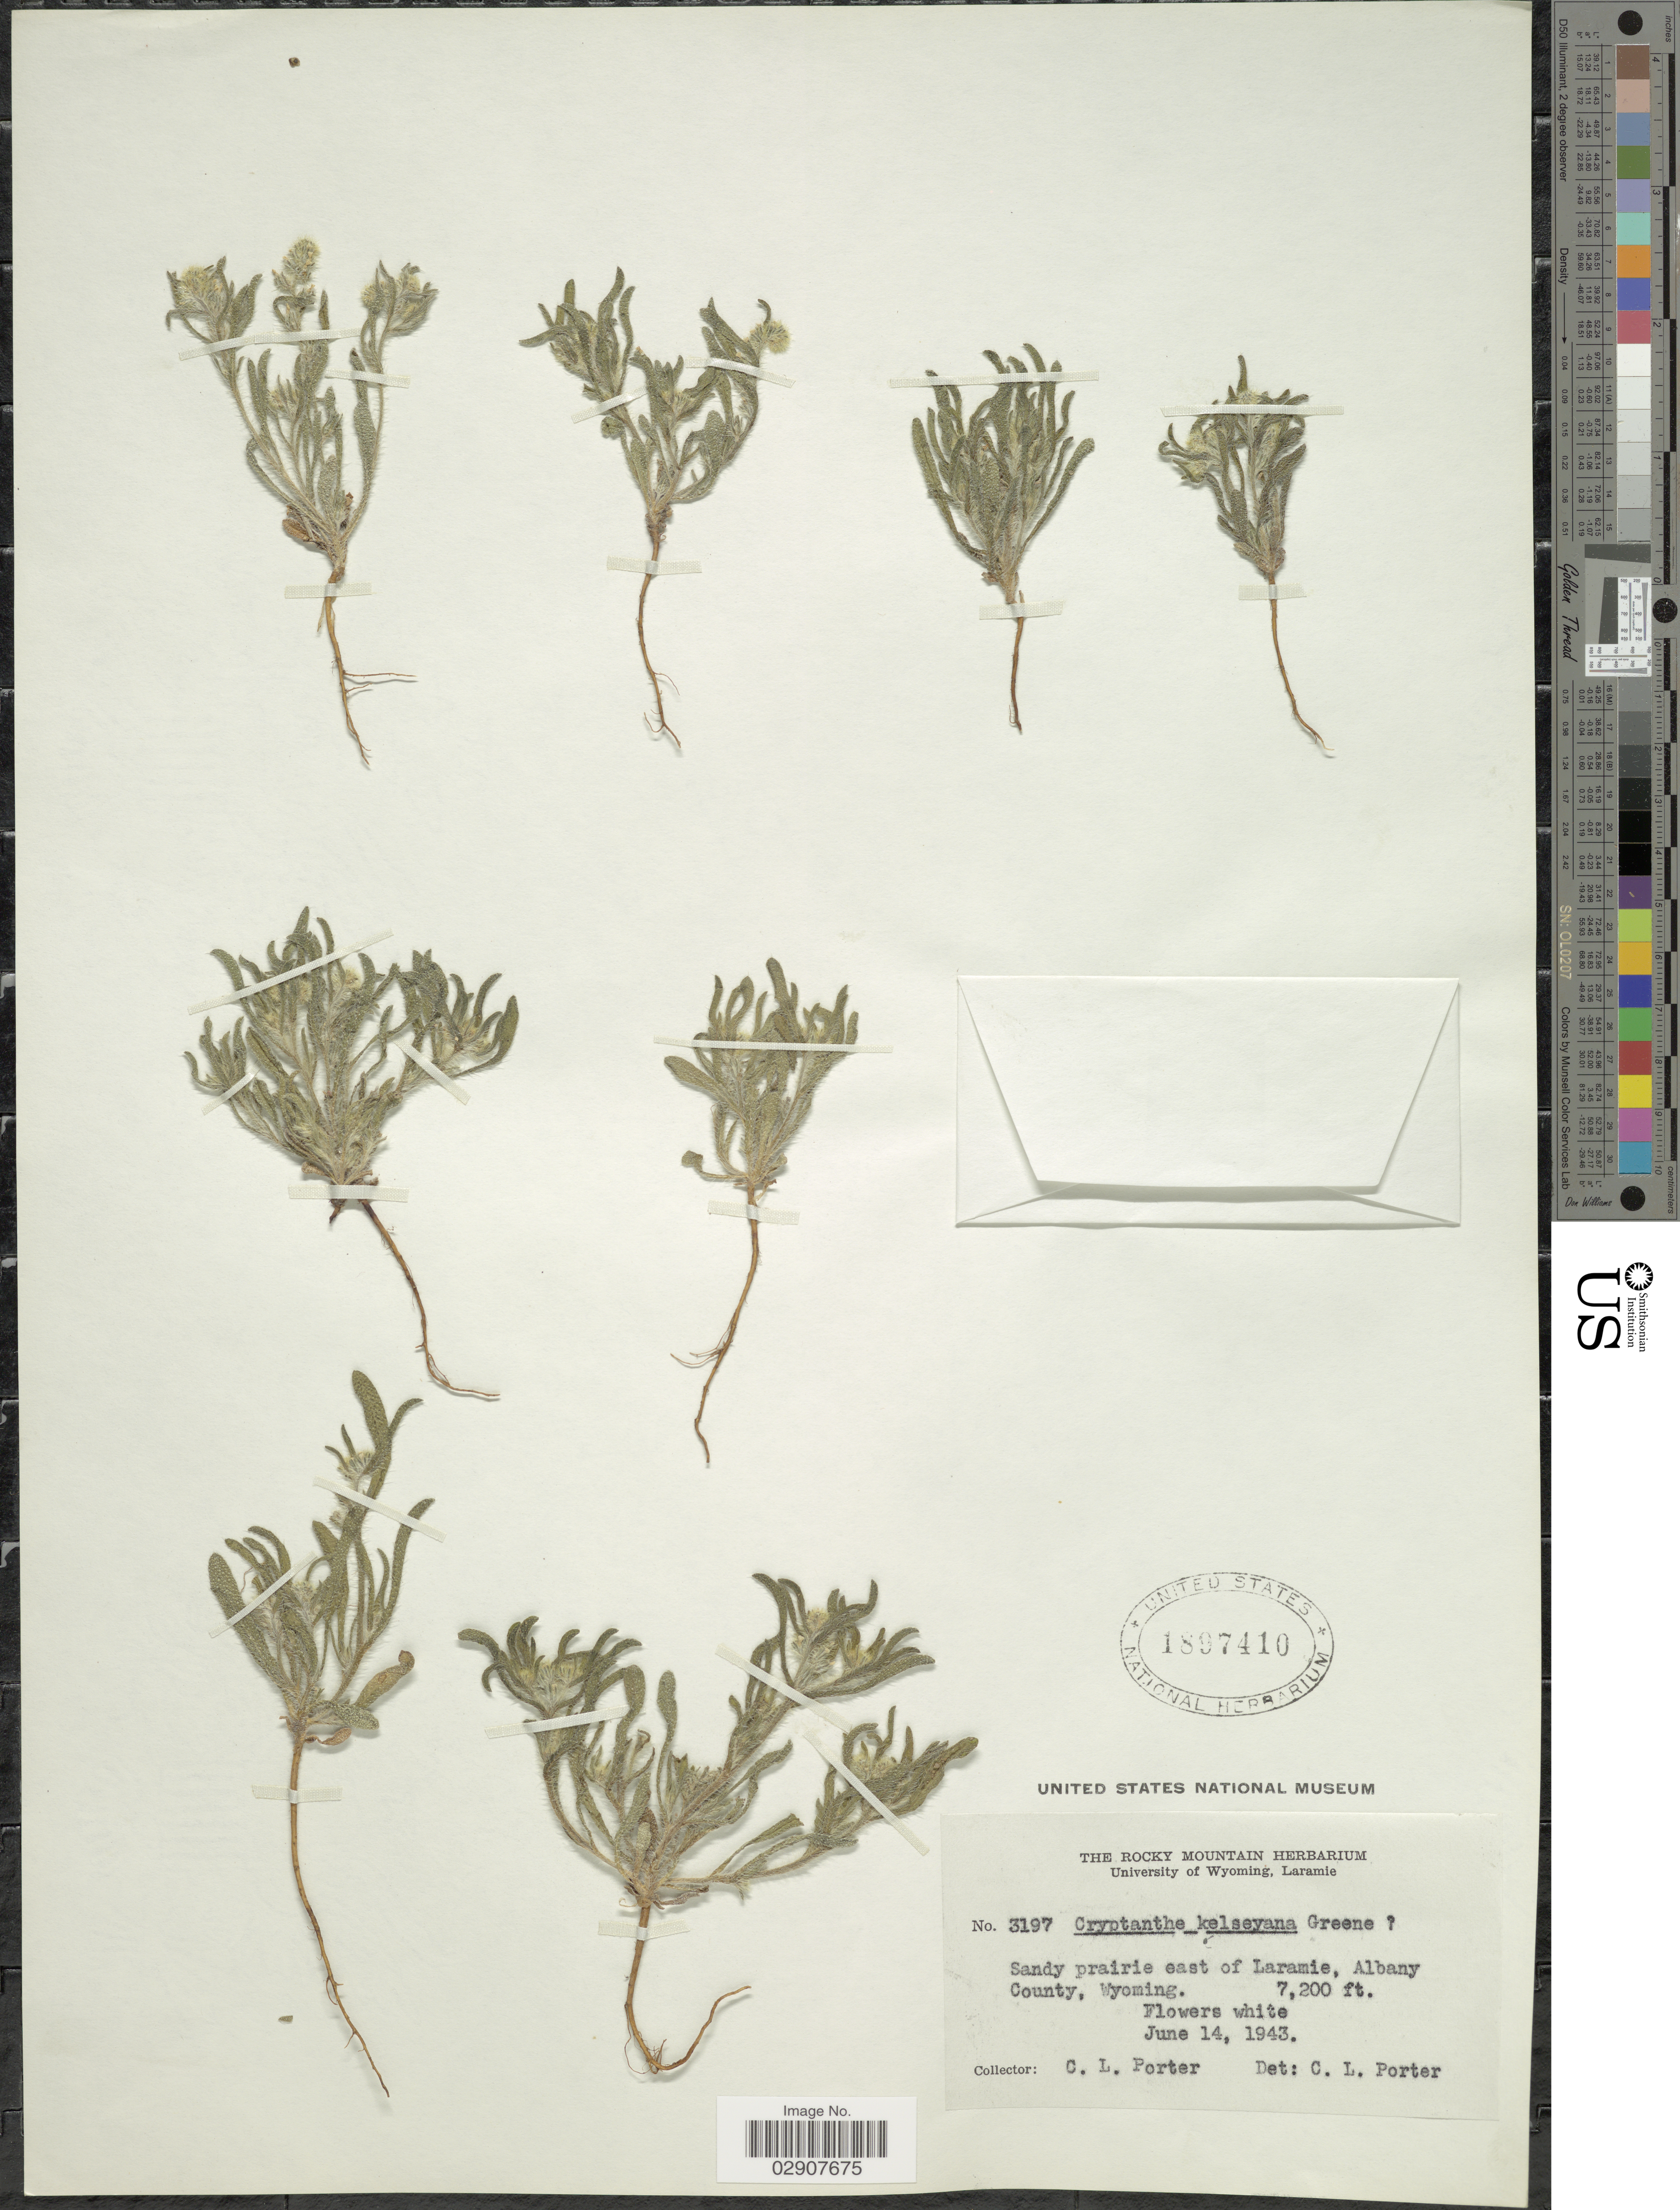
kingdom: Plantae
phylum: Tracheophyta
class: Magnoliopsida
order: Boraginales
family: Boraginaceae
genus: Cryptantha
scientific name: Cryptantha kelseyana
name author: S.W. Greene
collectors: C. L. Porter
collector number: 3197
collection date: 1943-06-14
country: United States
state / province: Wyoming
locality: Sandy prairie east of Laramie, Albany County.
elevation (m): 2195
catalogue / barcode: US 1897410